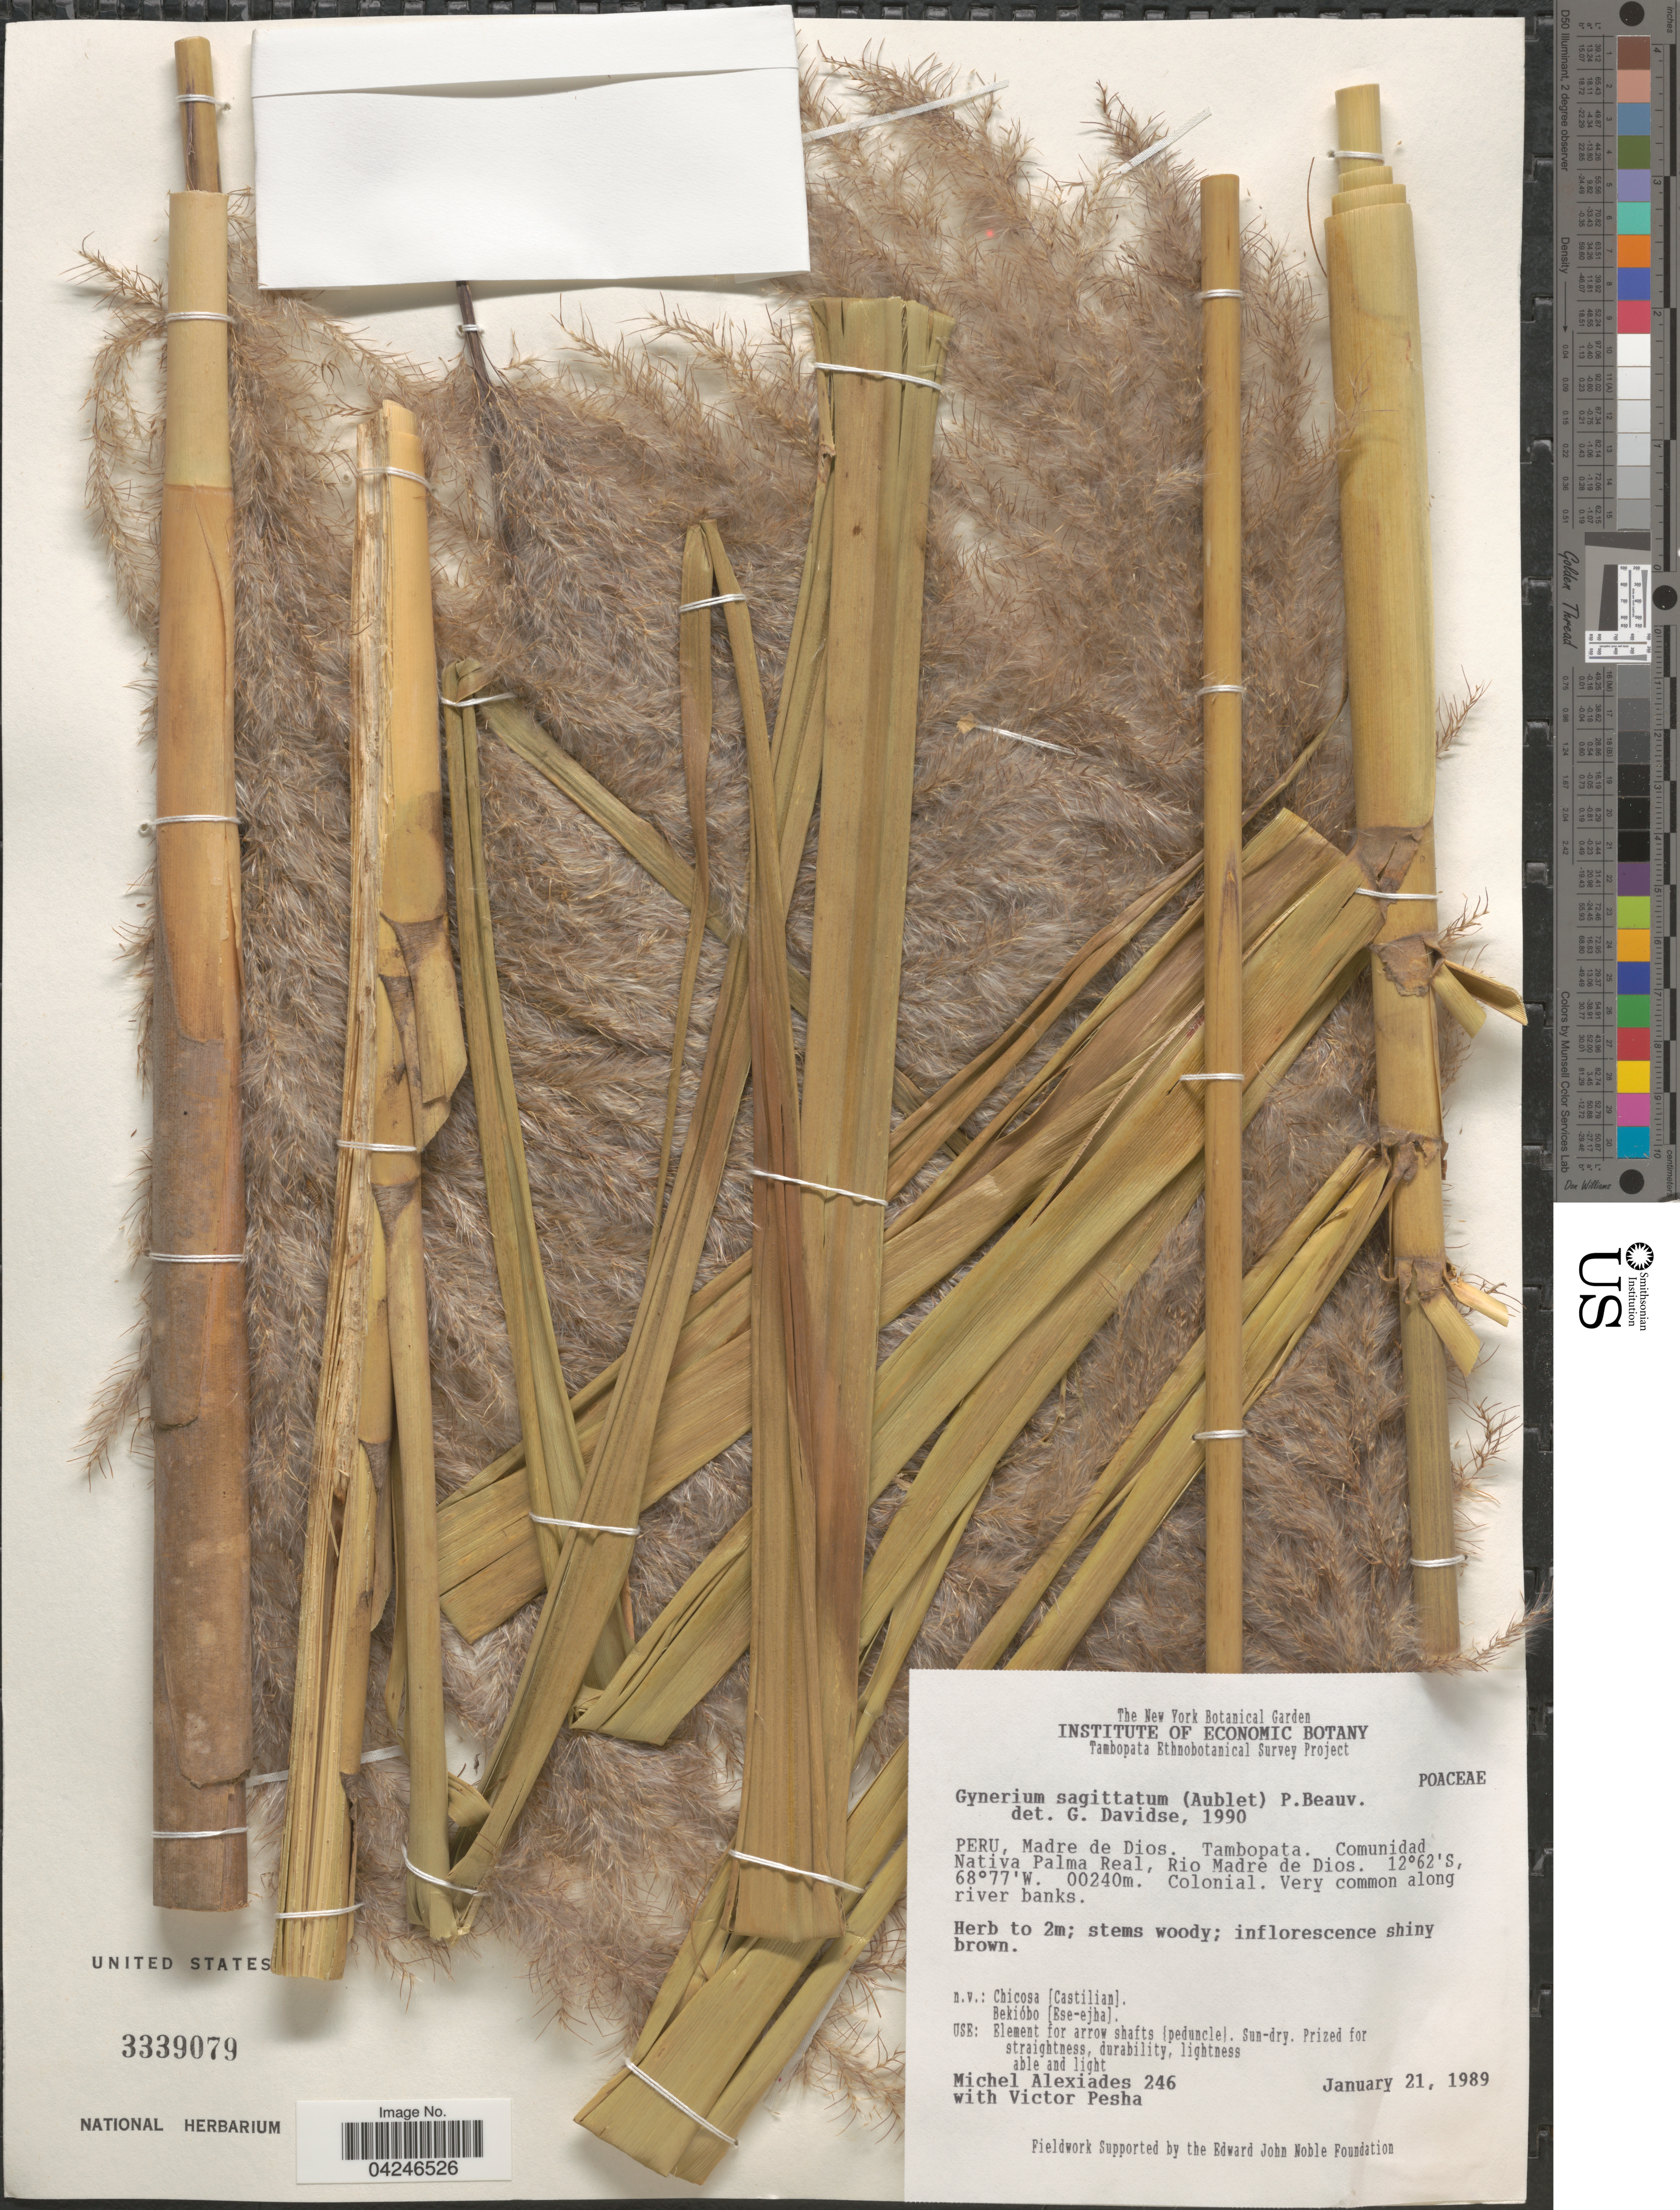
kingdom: Plantae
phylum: Tracheophyta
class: Liliopsida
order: Poales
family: Poaceae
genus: Gynerium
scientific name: Gynerium sagittatum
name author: (Aubl.) P. Beauv.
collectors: M. Alexiades & V. Pesha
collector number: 246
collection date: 1989-01-21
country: Peru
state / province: Madre de Dios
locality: Tambopata. Comunidad Nativa Palma Real, Rio Madre de Dios.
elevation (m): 240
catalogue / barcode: US 3339079